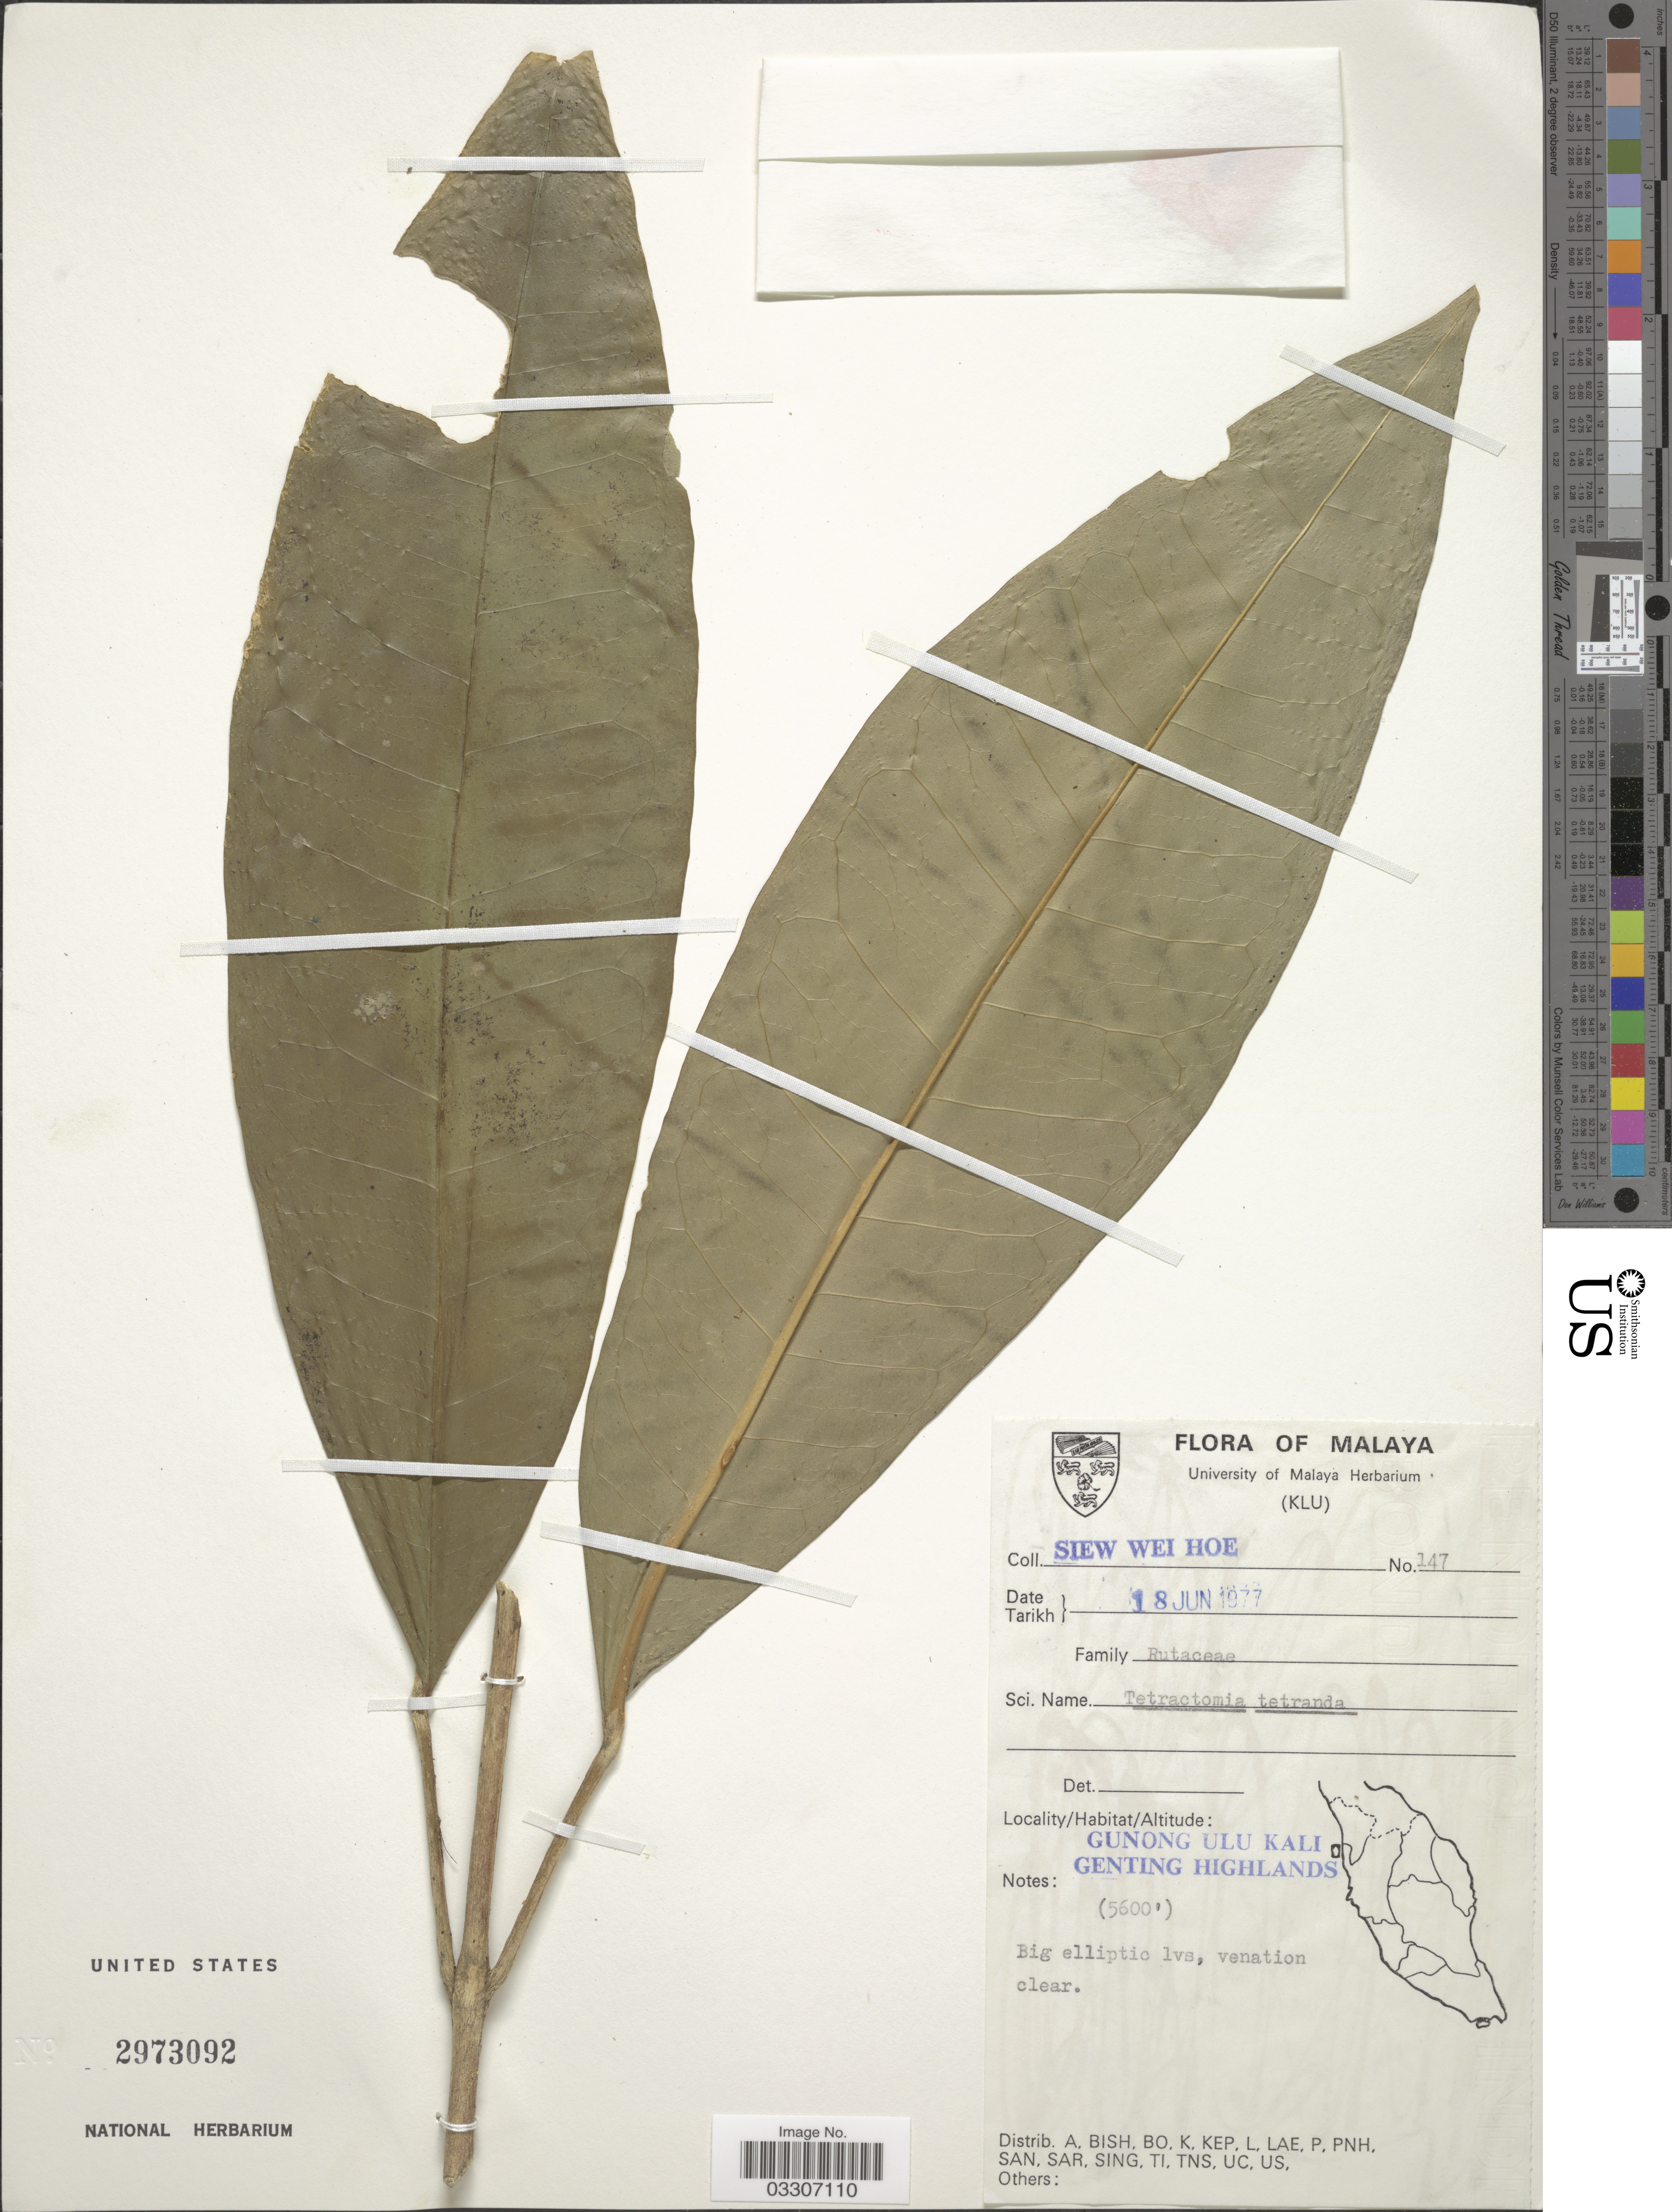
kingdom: Plantae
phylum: Tracheophyta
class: Magnoliopsida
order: Sapindales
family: Rutaceae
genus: Tetractomia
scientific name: Tetractomia tetrandra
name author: (Roxb.) Merr.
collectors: W. H. Siew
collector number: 147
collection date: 1977-06-18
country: Malaysia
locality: Malaya. Gunong Ulu Kali Genting Highlands.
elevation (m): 1707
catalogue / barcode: US 2973092